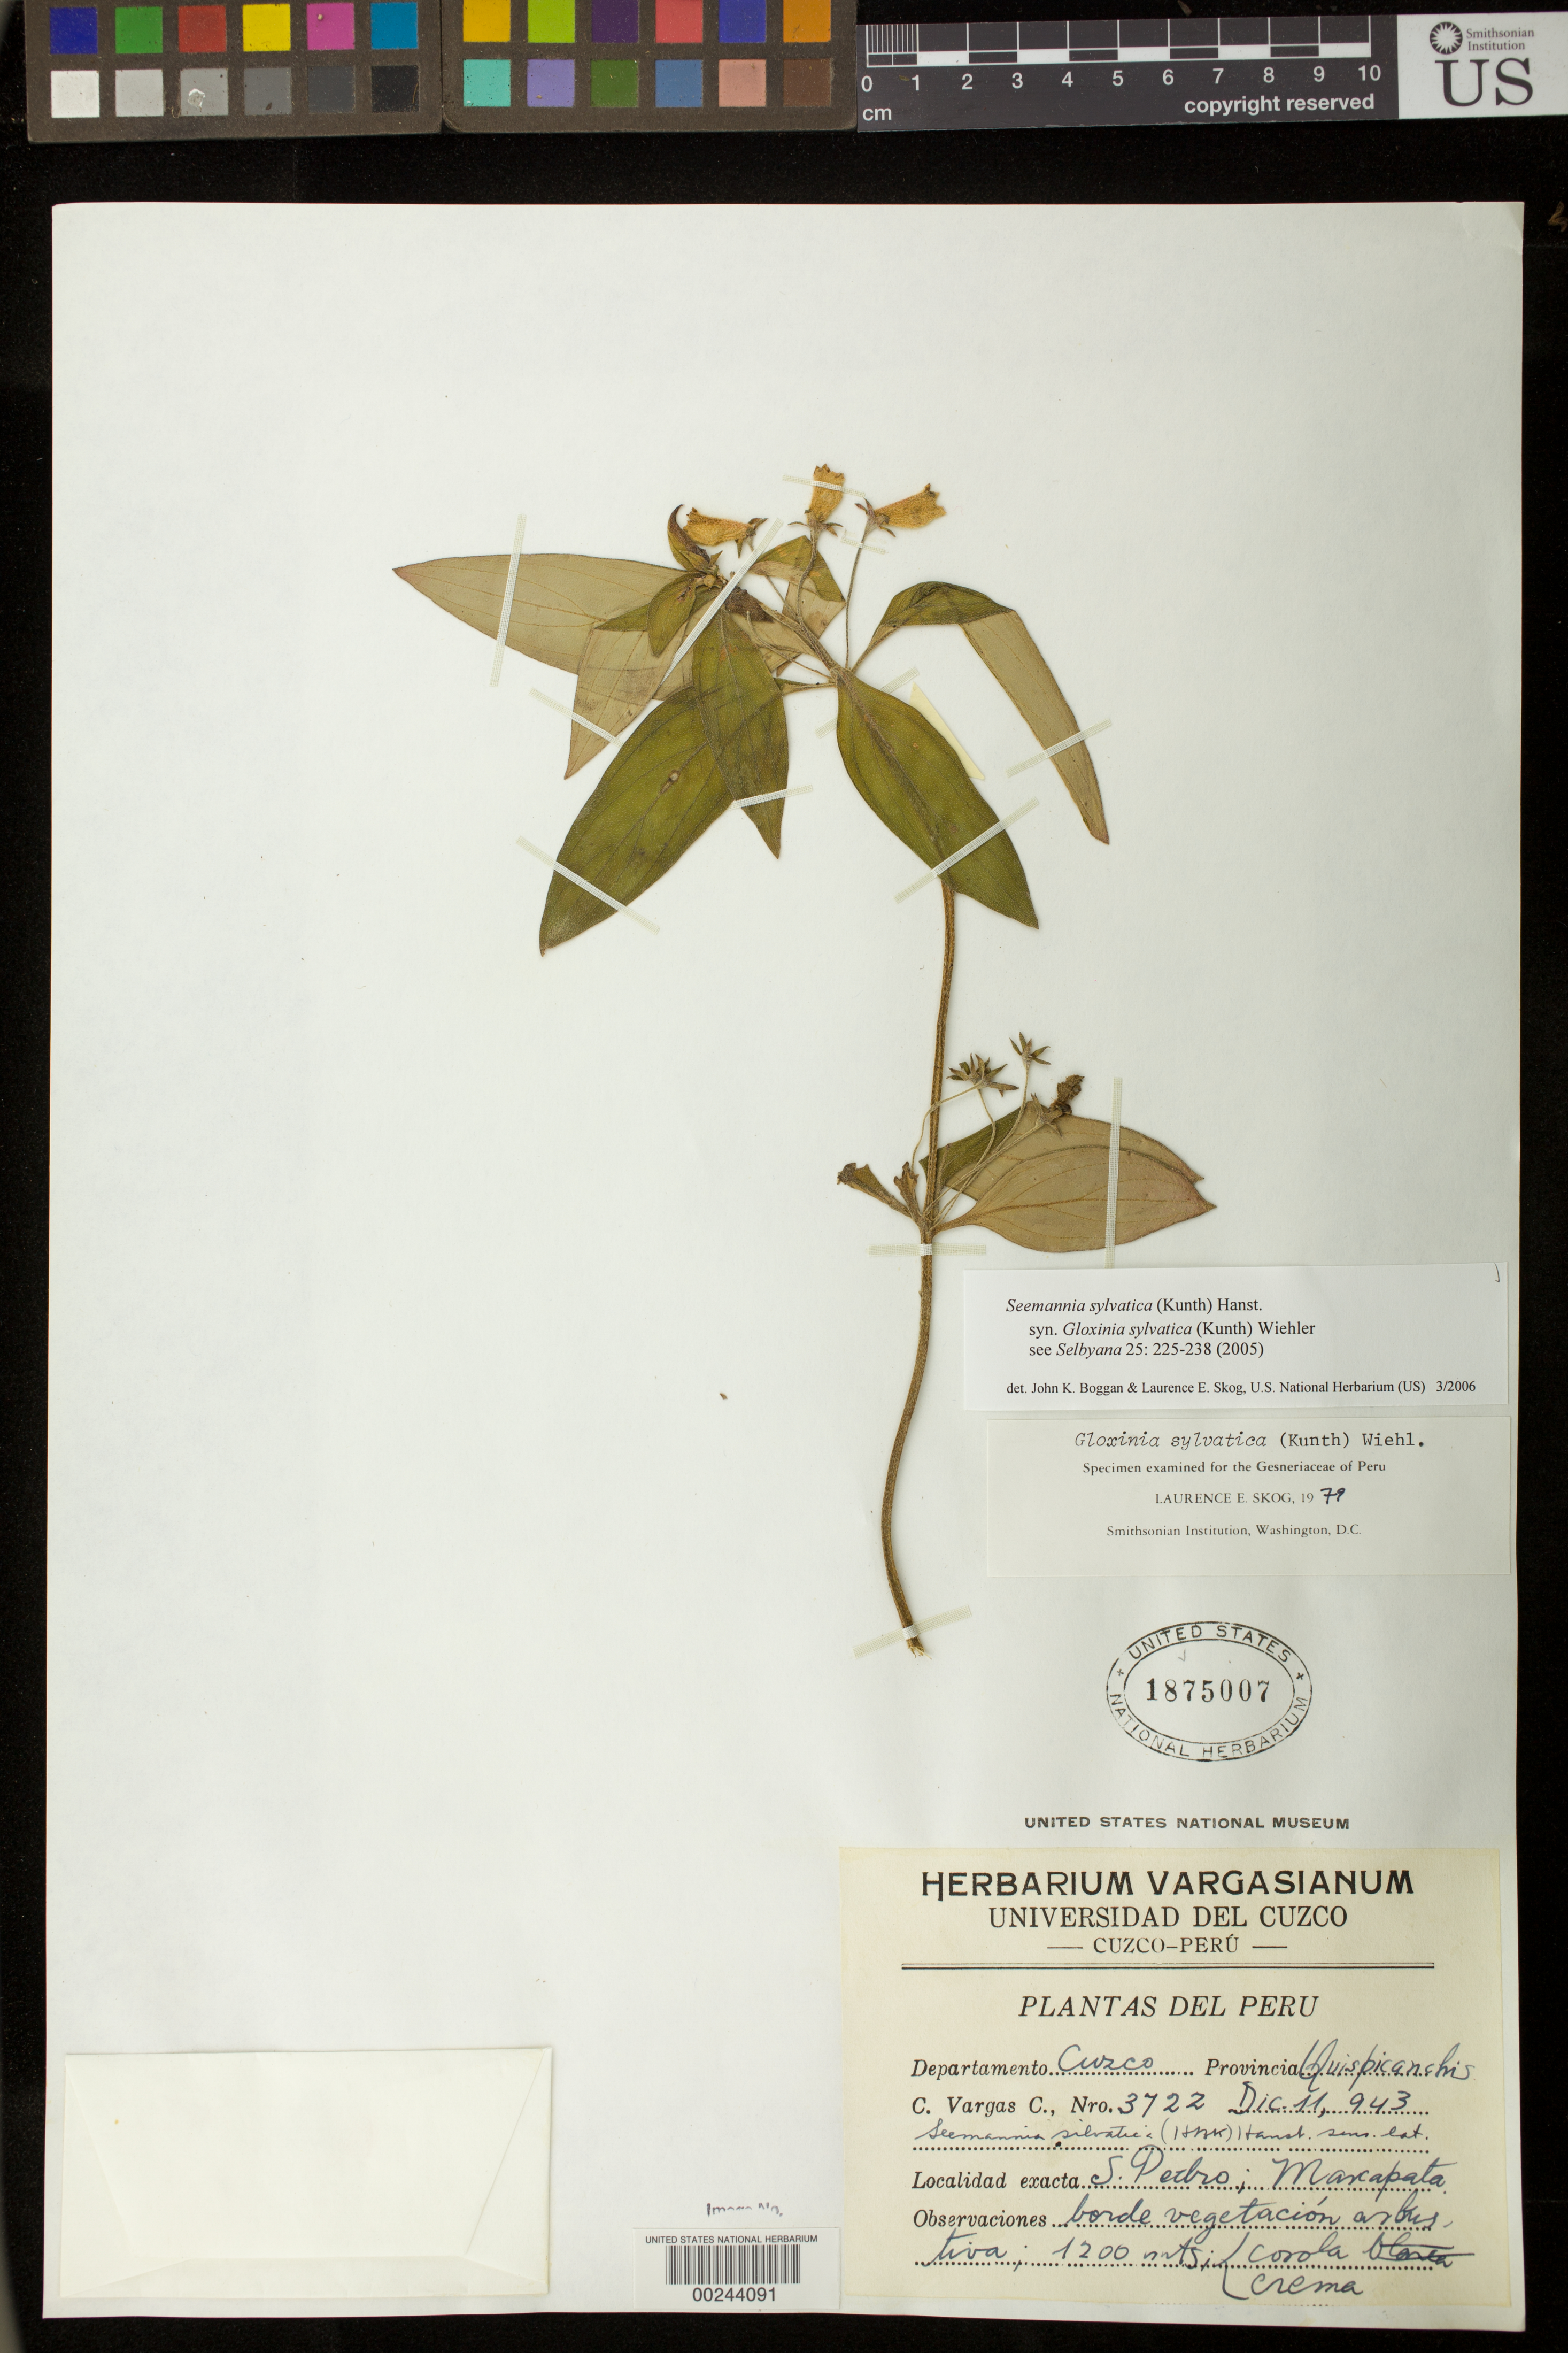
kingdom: Plantae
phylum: Tracheophyta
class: Magnoliopsida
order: Lamiales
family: Gesneriaceae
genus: Seemannia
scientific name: Seemannia sylvatica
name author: (Kunth) Hanst.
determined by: Boggan, J. K.; Skog, L. E.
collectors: C. Vargas C.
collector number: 3722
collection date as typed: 11 Dec 1943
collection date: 1943-12-11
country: Peru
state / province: Cusco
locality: Quispicanchis, San Pedro; Marcapata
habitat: Borde vegetación arbustiva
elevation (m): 1200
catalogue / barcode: US 1875007